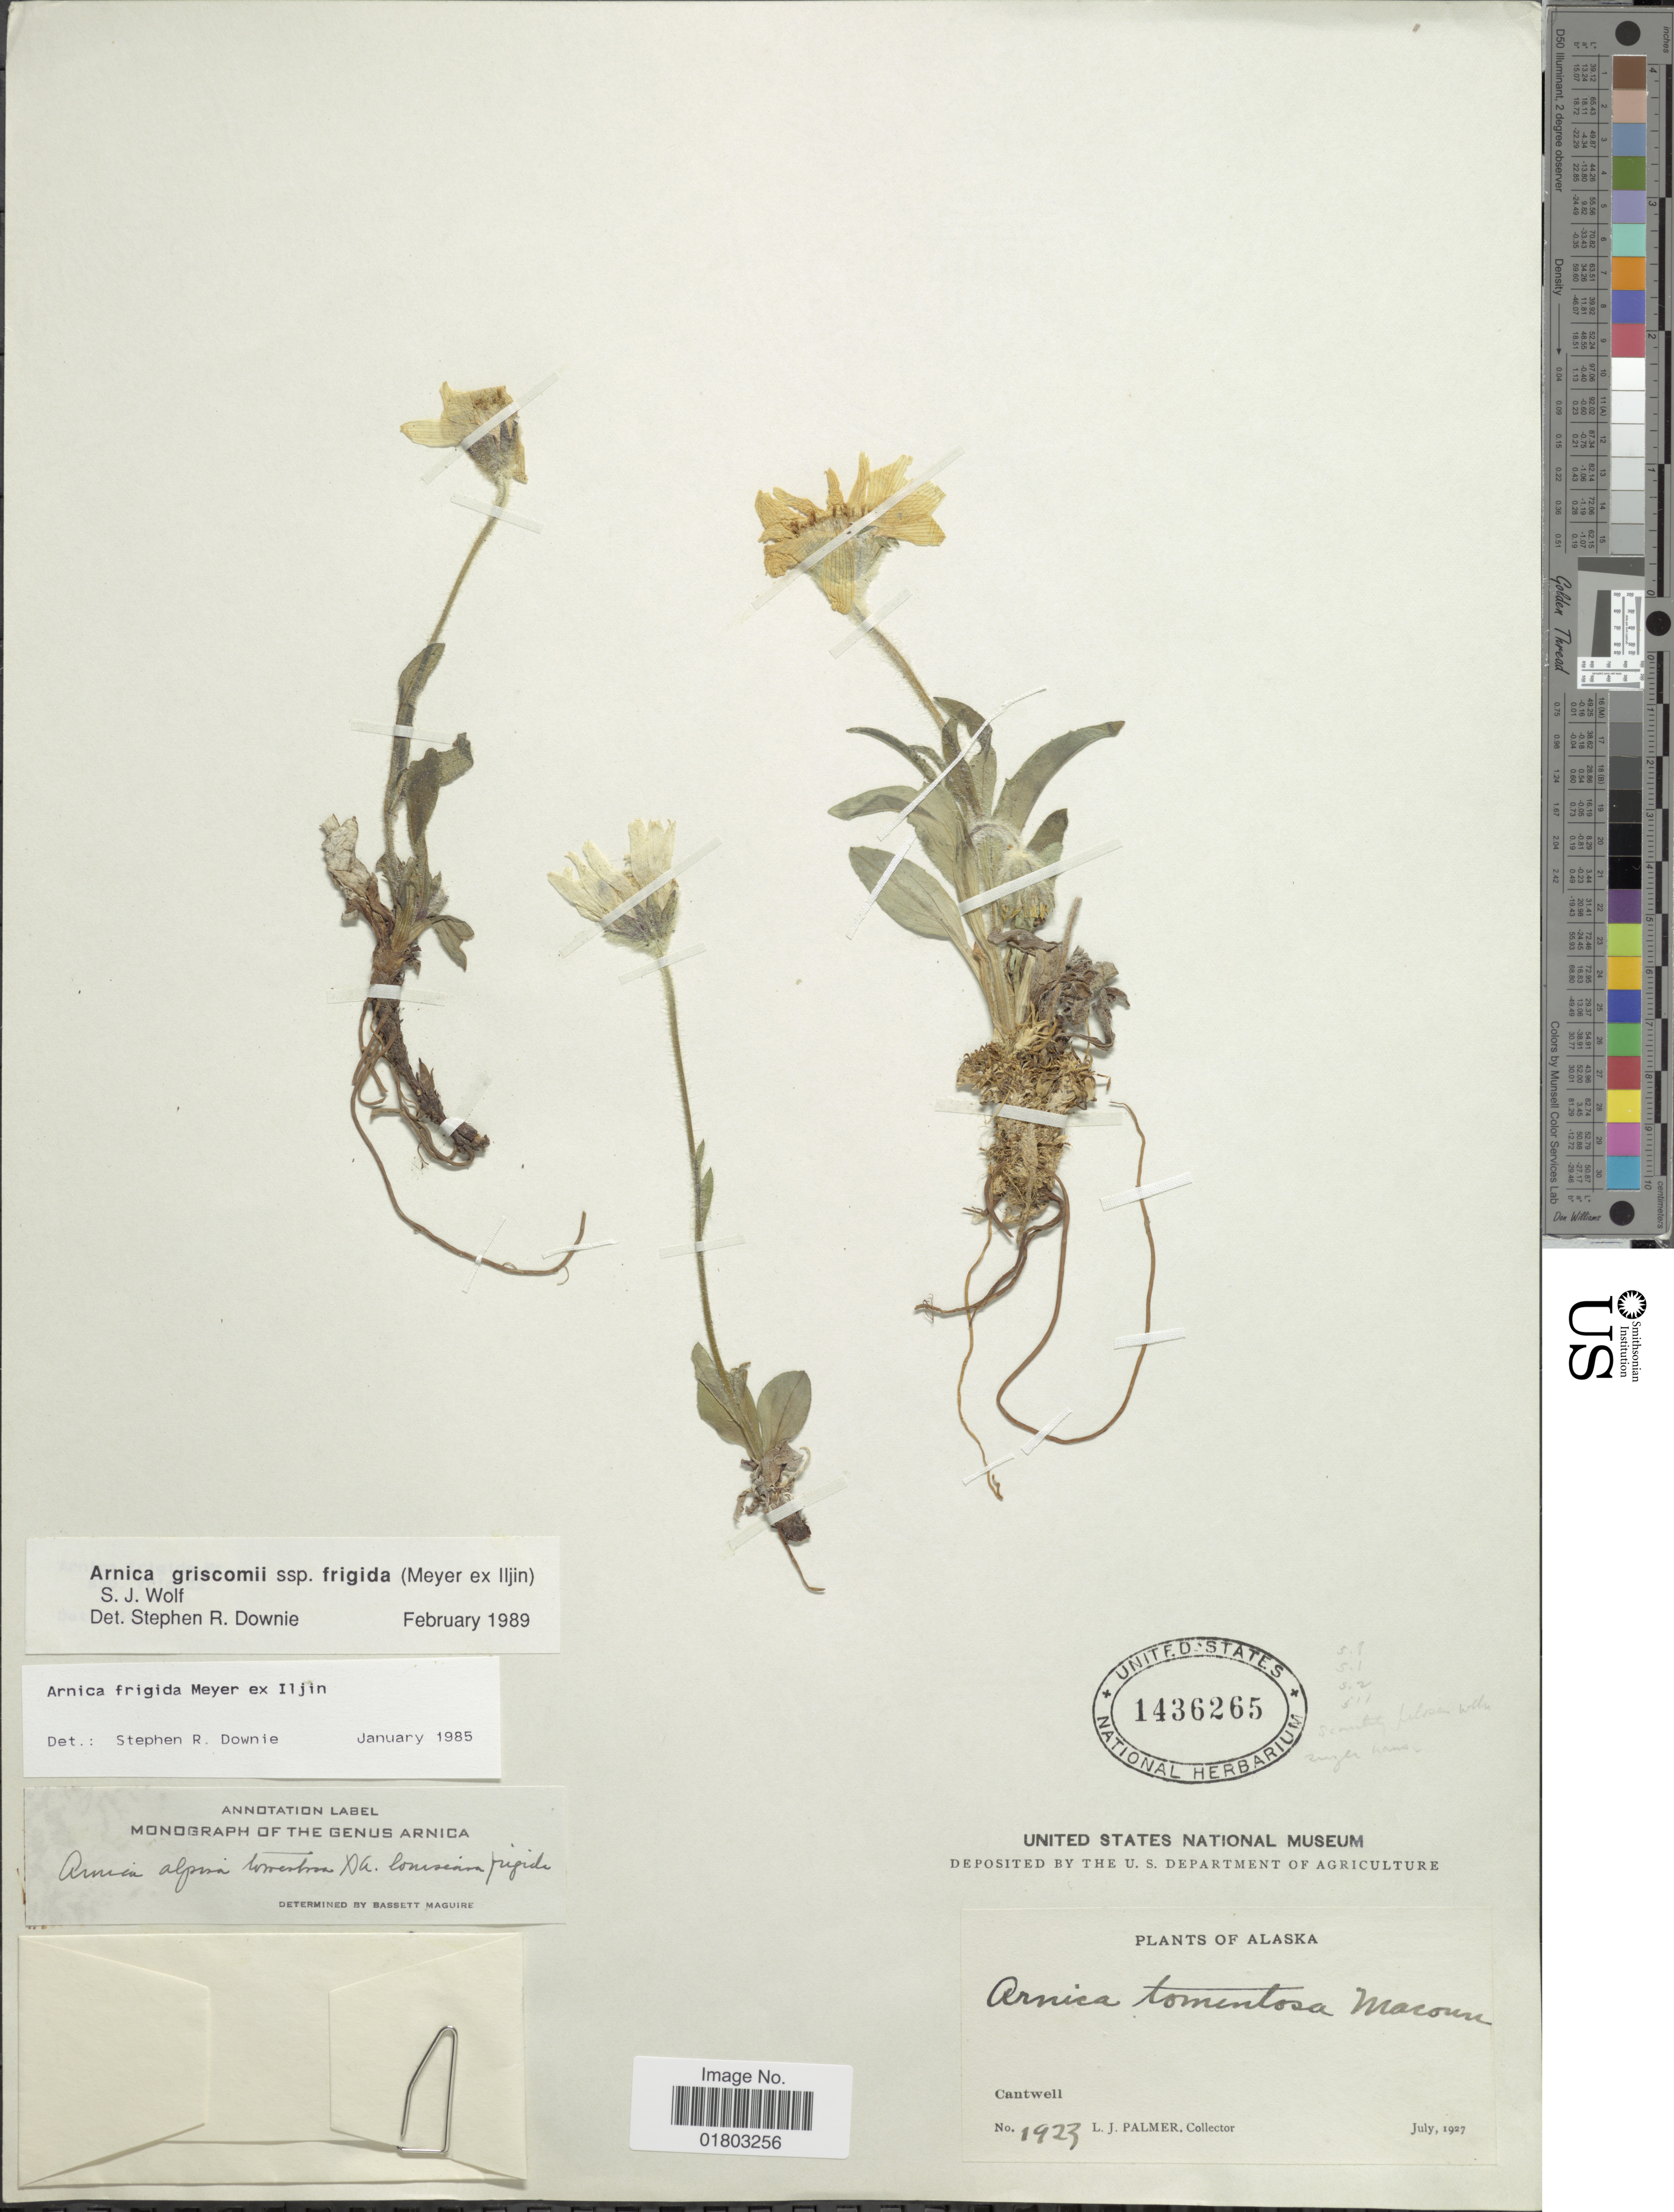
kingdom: Plantae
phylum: Tracheophyta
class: Magnoliopsida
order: Asterales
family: Asteraceae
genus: Arnica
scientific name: Arnica griscomii subsp. frigida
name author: (C.A. Mey. ex Iljin) S.J. Wolf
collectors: L. J. Palmer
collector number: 1923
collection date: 1927-07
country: United States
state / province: Alaska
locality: Cantwell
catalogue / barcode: US 1436265